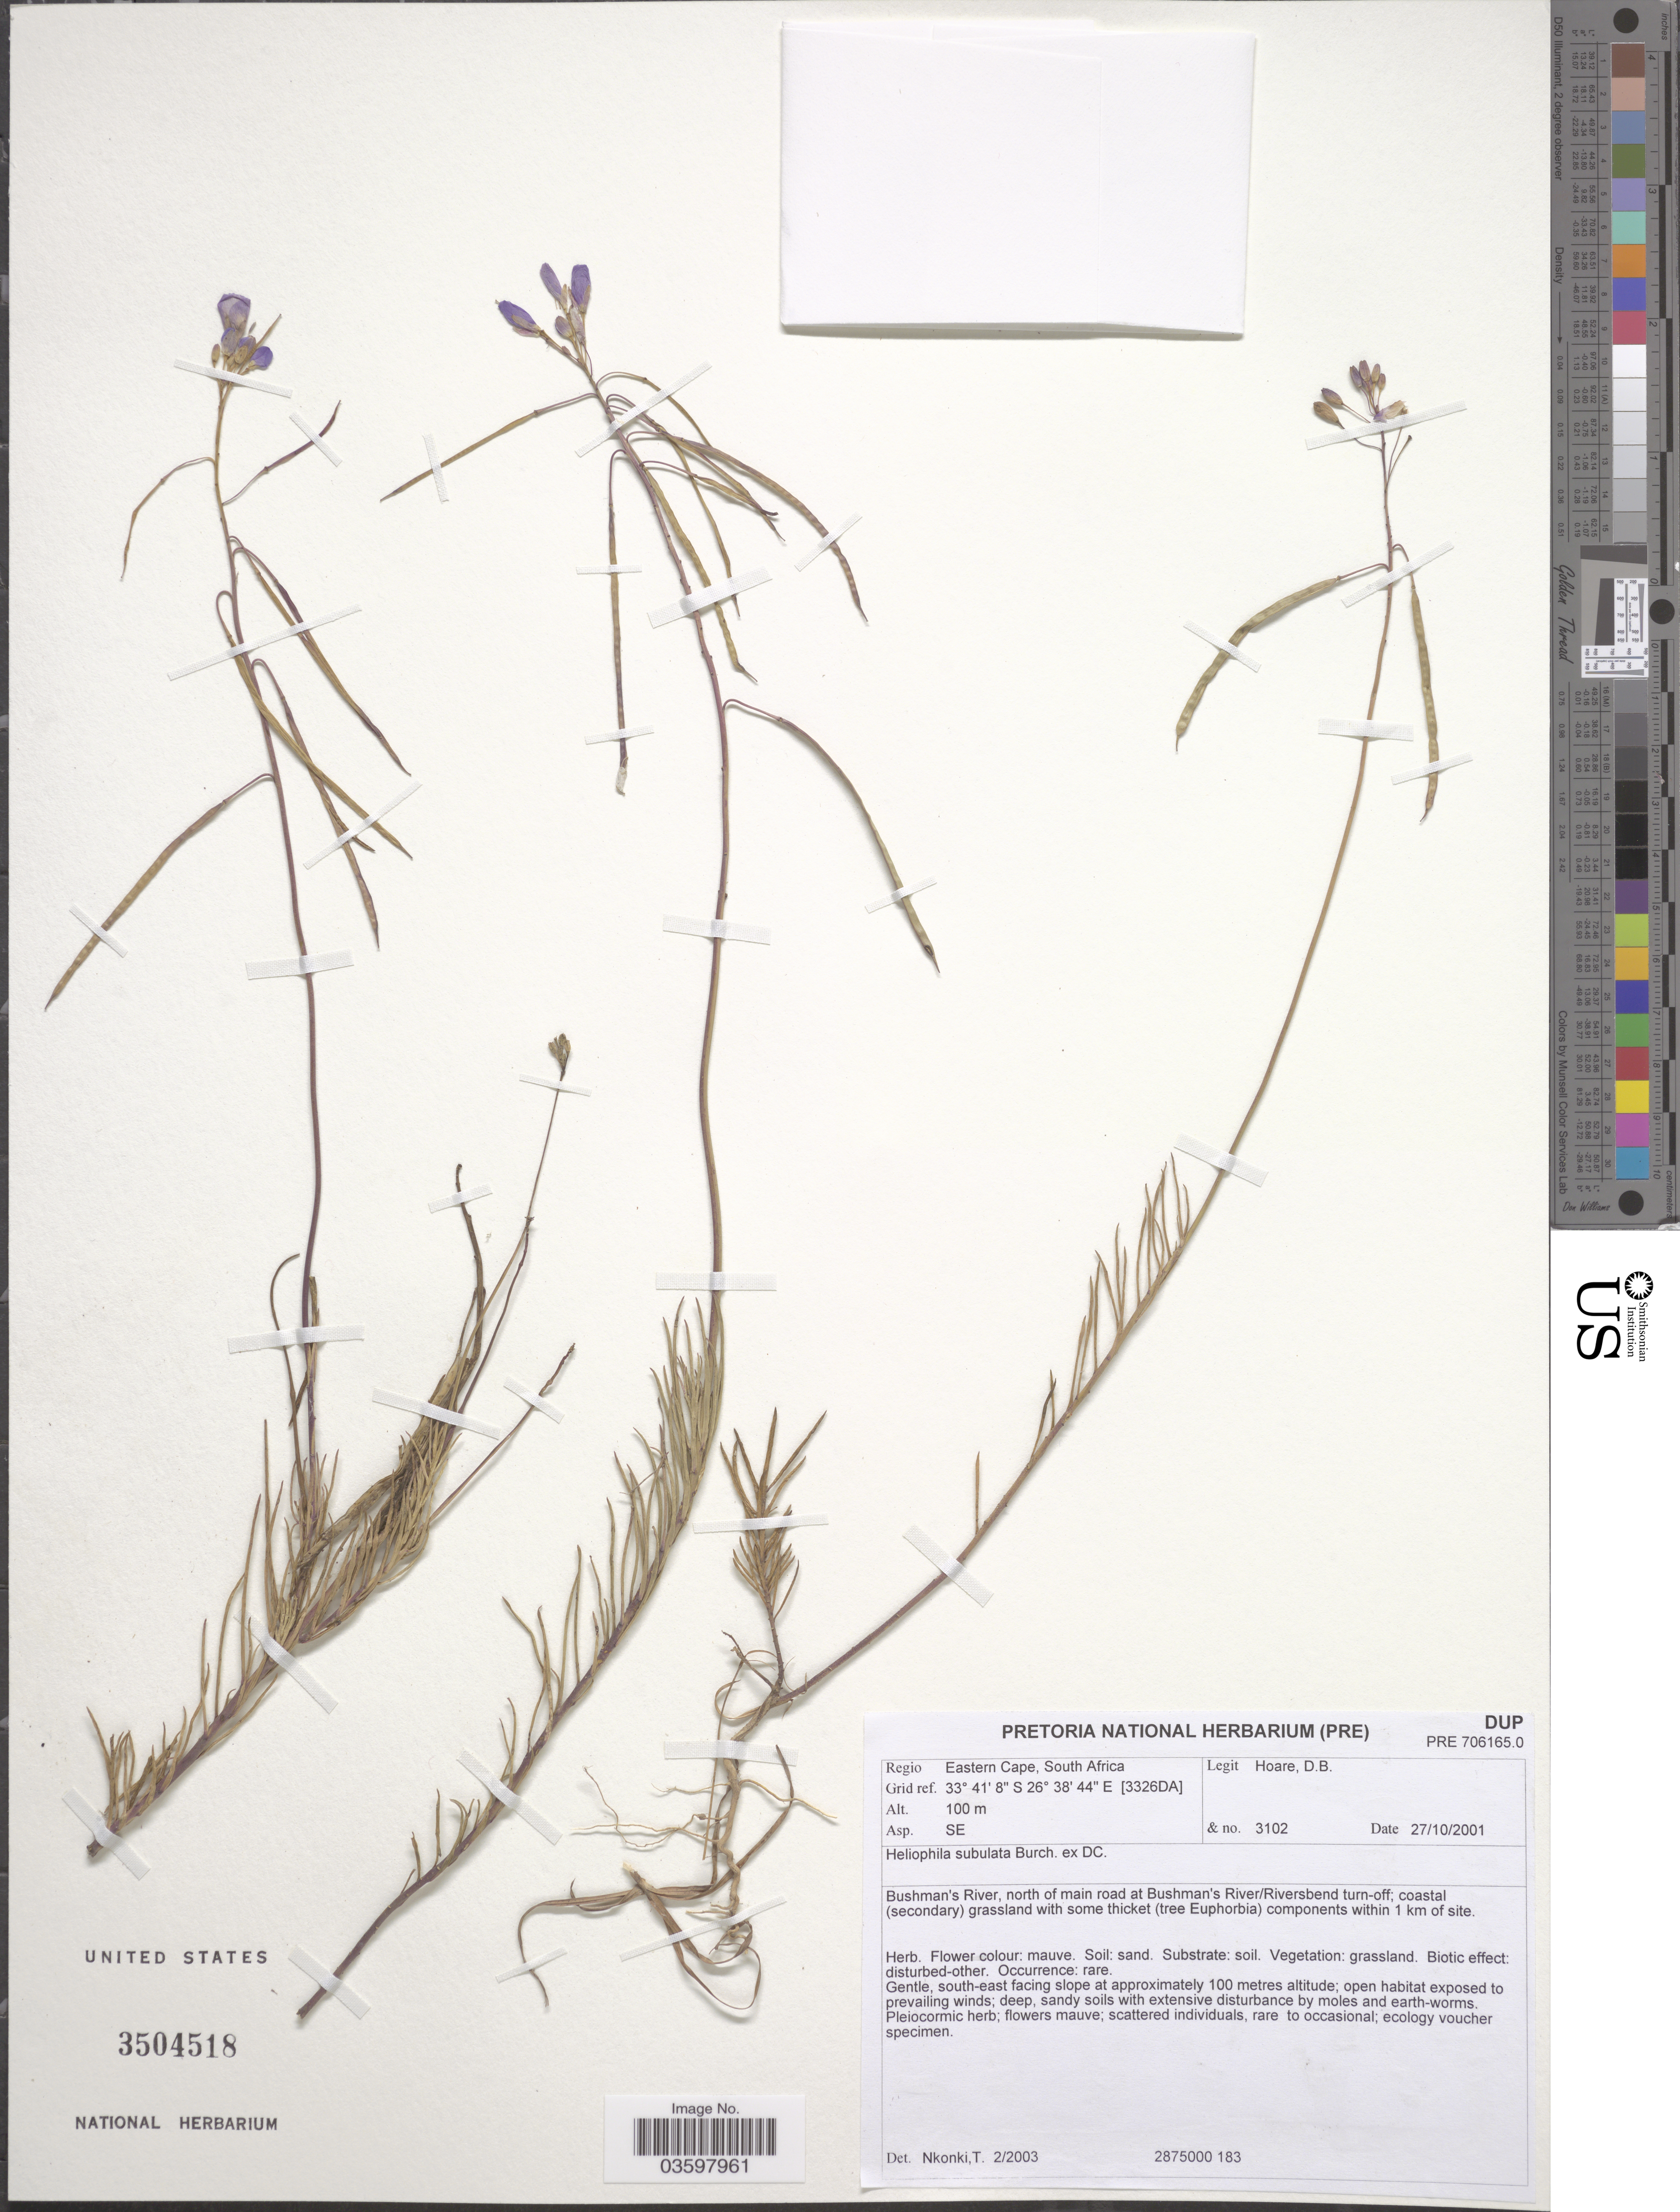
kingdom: Plantae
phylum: Tracheophyta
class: Magnoliopsida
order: Brassicales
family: Brassicaceae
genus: Heliophila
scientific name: Heliophila subulata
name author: Burch. ex DC.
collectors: D. Hoare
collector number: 3102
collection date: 2001-10-27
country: South Africa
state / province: Eastern Cape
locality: Regio Eastern Cape. Grid ref. [3326DA]. Bushman's River, north of main road at Bushman's River/Riversbend turn-off.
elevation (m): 100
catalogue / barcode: US 3504518